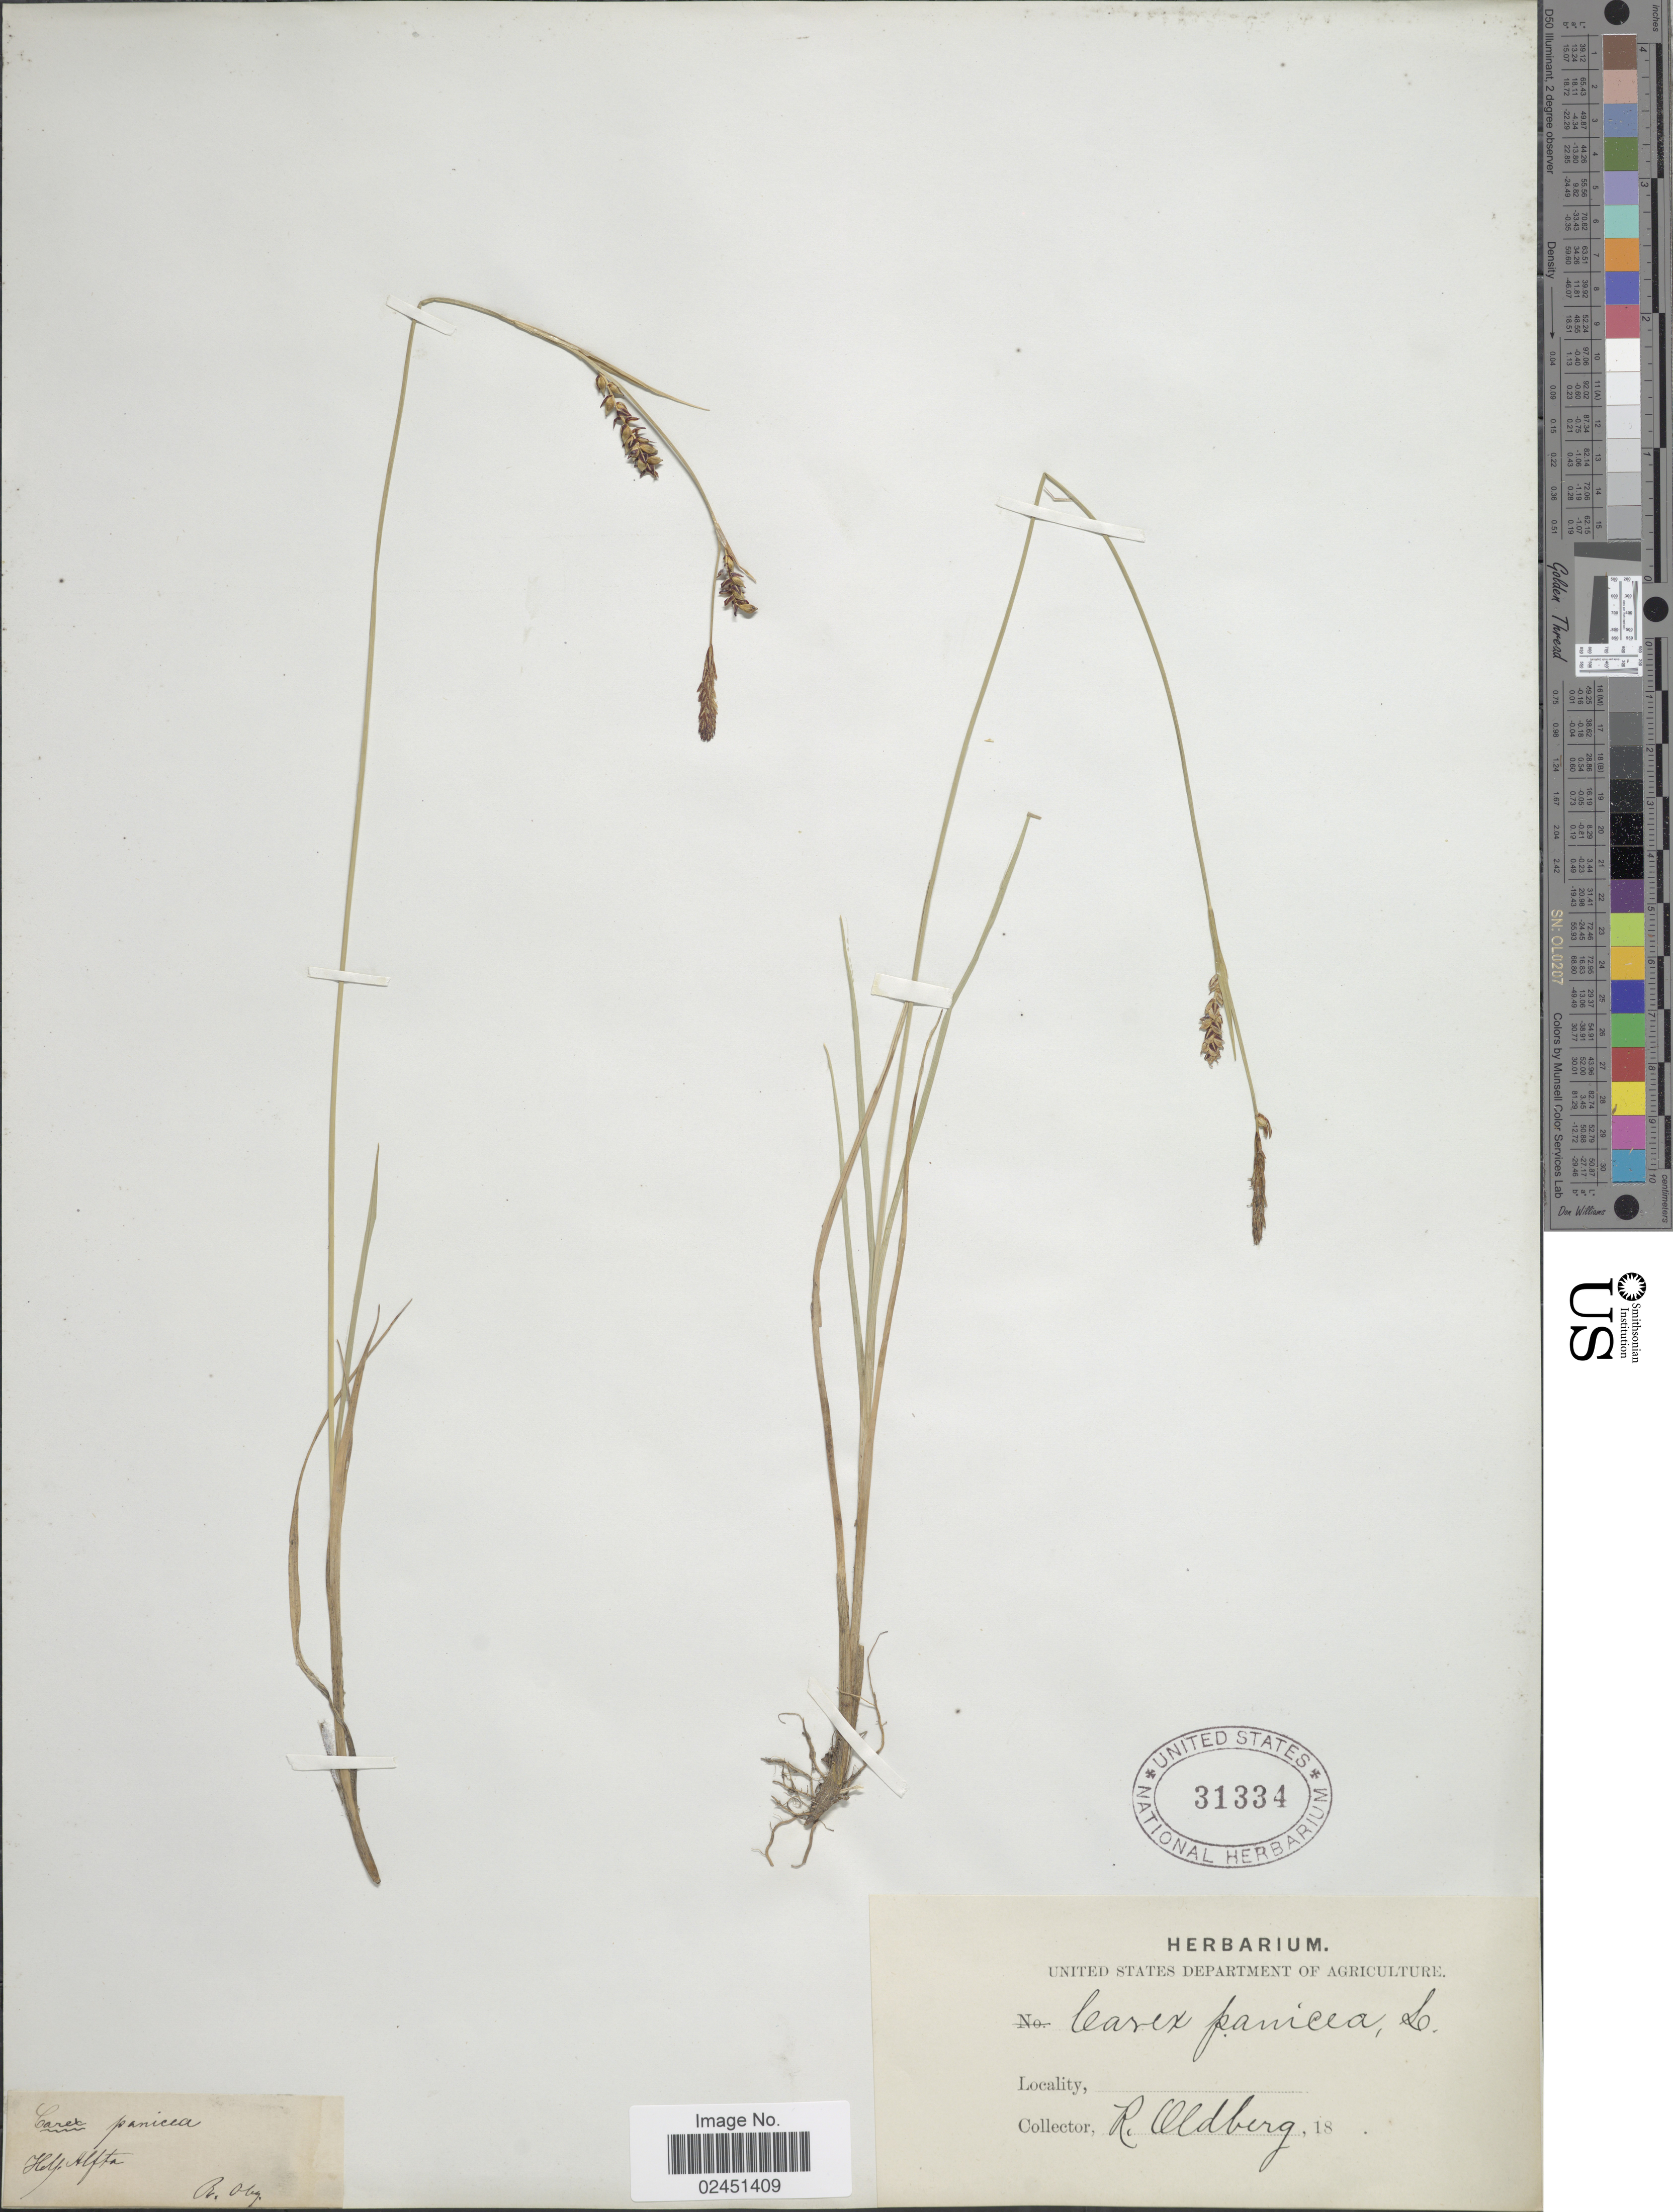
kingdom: Plantae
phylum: Tracheophyta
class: Liliopsida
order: Poales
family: Cyperaceae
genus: Carex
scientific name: Carex panicea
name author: L.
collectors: R. Oldberg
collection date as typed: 18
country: Sweden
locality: Hels, Alfta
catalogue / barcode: US 31334